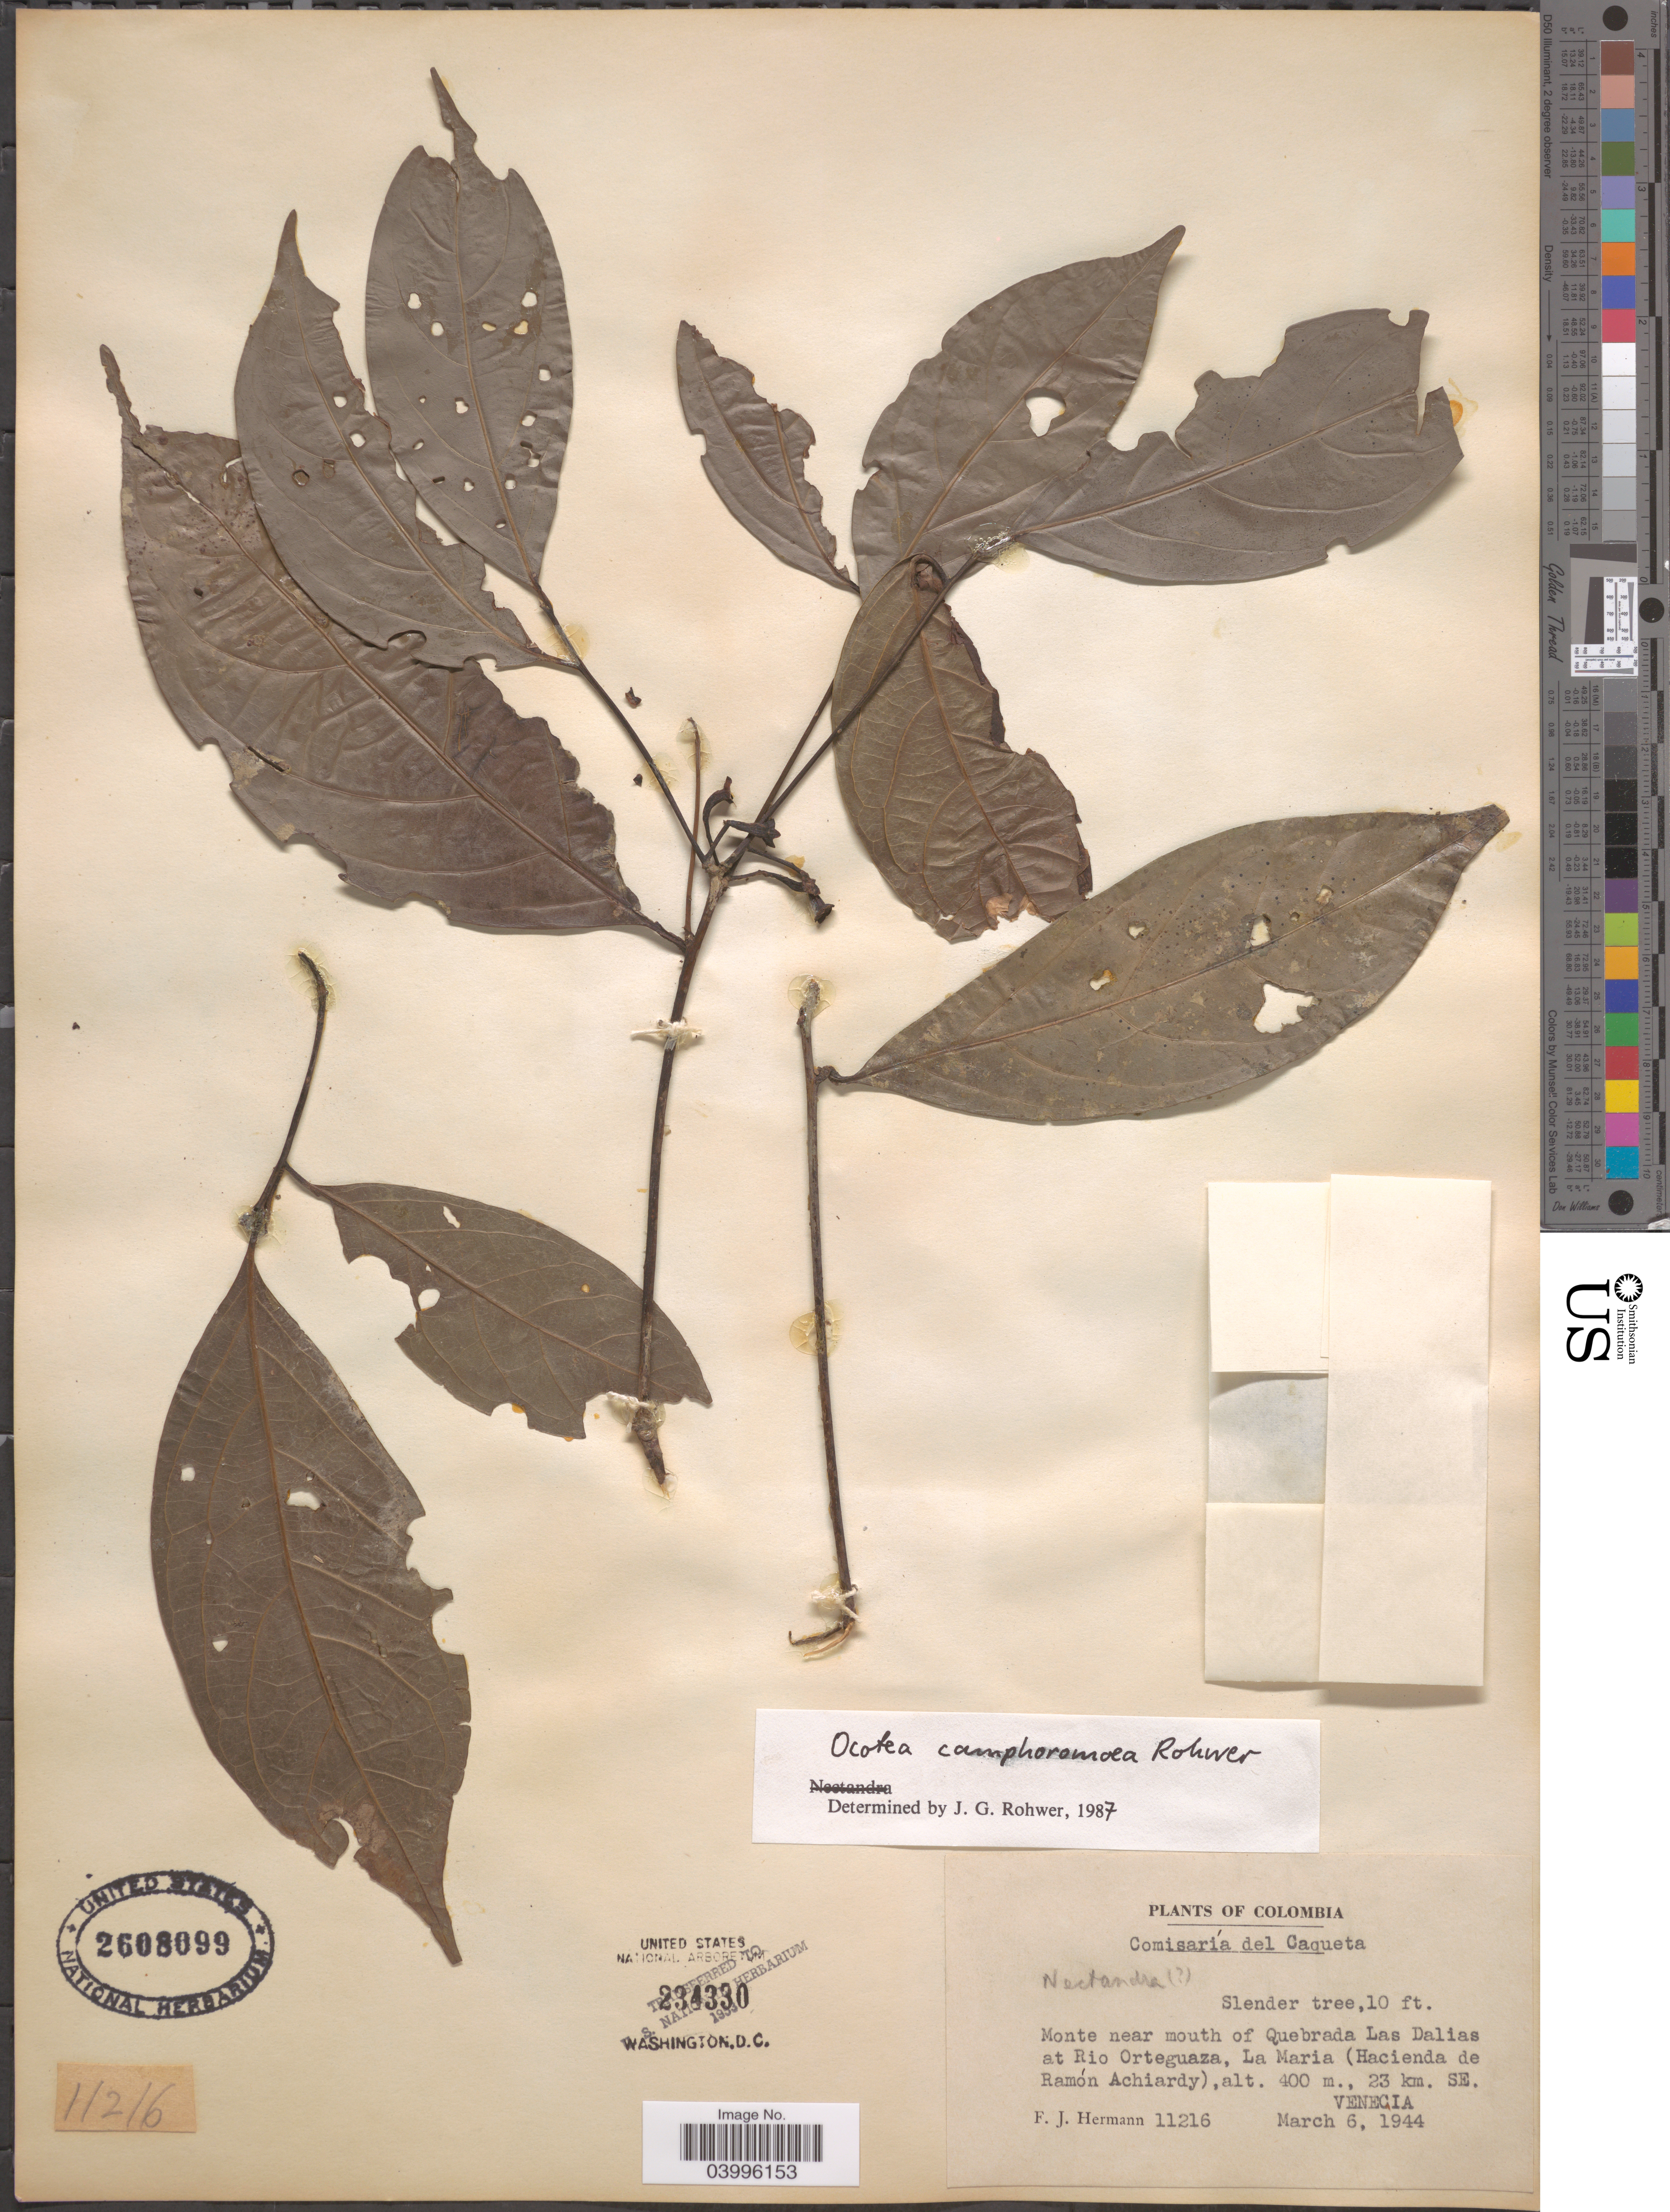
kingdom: Plantae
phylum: Tracheophyta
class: Magnoliopsida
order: Laurales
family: Lauraceae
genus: Ocotea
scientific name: Ocotea camphoromoea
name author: Rohwer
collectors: F. J. Hermann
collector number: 11216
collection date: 1944-03-06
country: Colombia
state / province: Caquetá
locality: Comisaría del Caqueta. Monte near mouth of Quebrada Las Dalias at Rio Orteguaza, La Maria (Hacienda de Ramón Achiardy). 23 km. SE. Venecia.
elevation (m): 400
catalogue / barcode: US 2608099